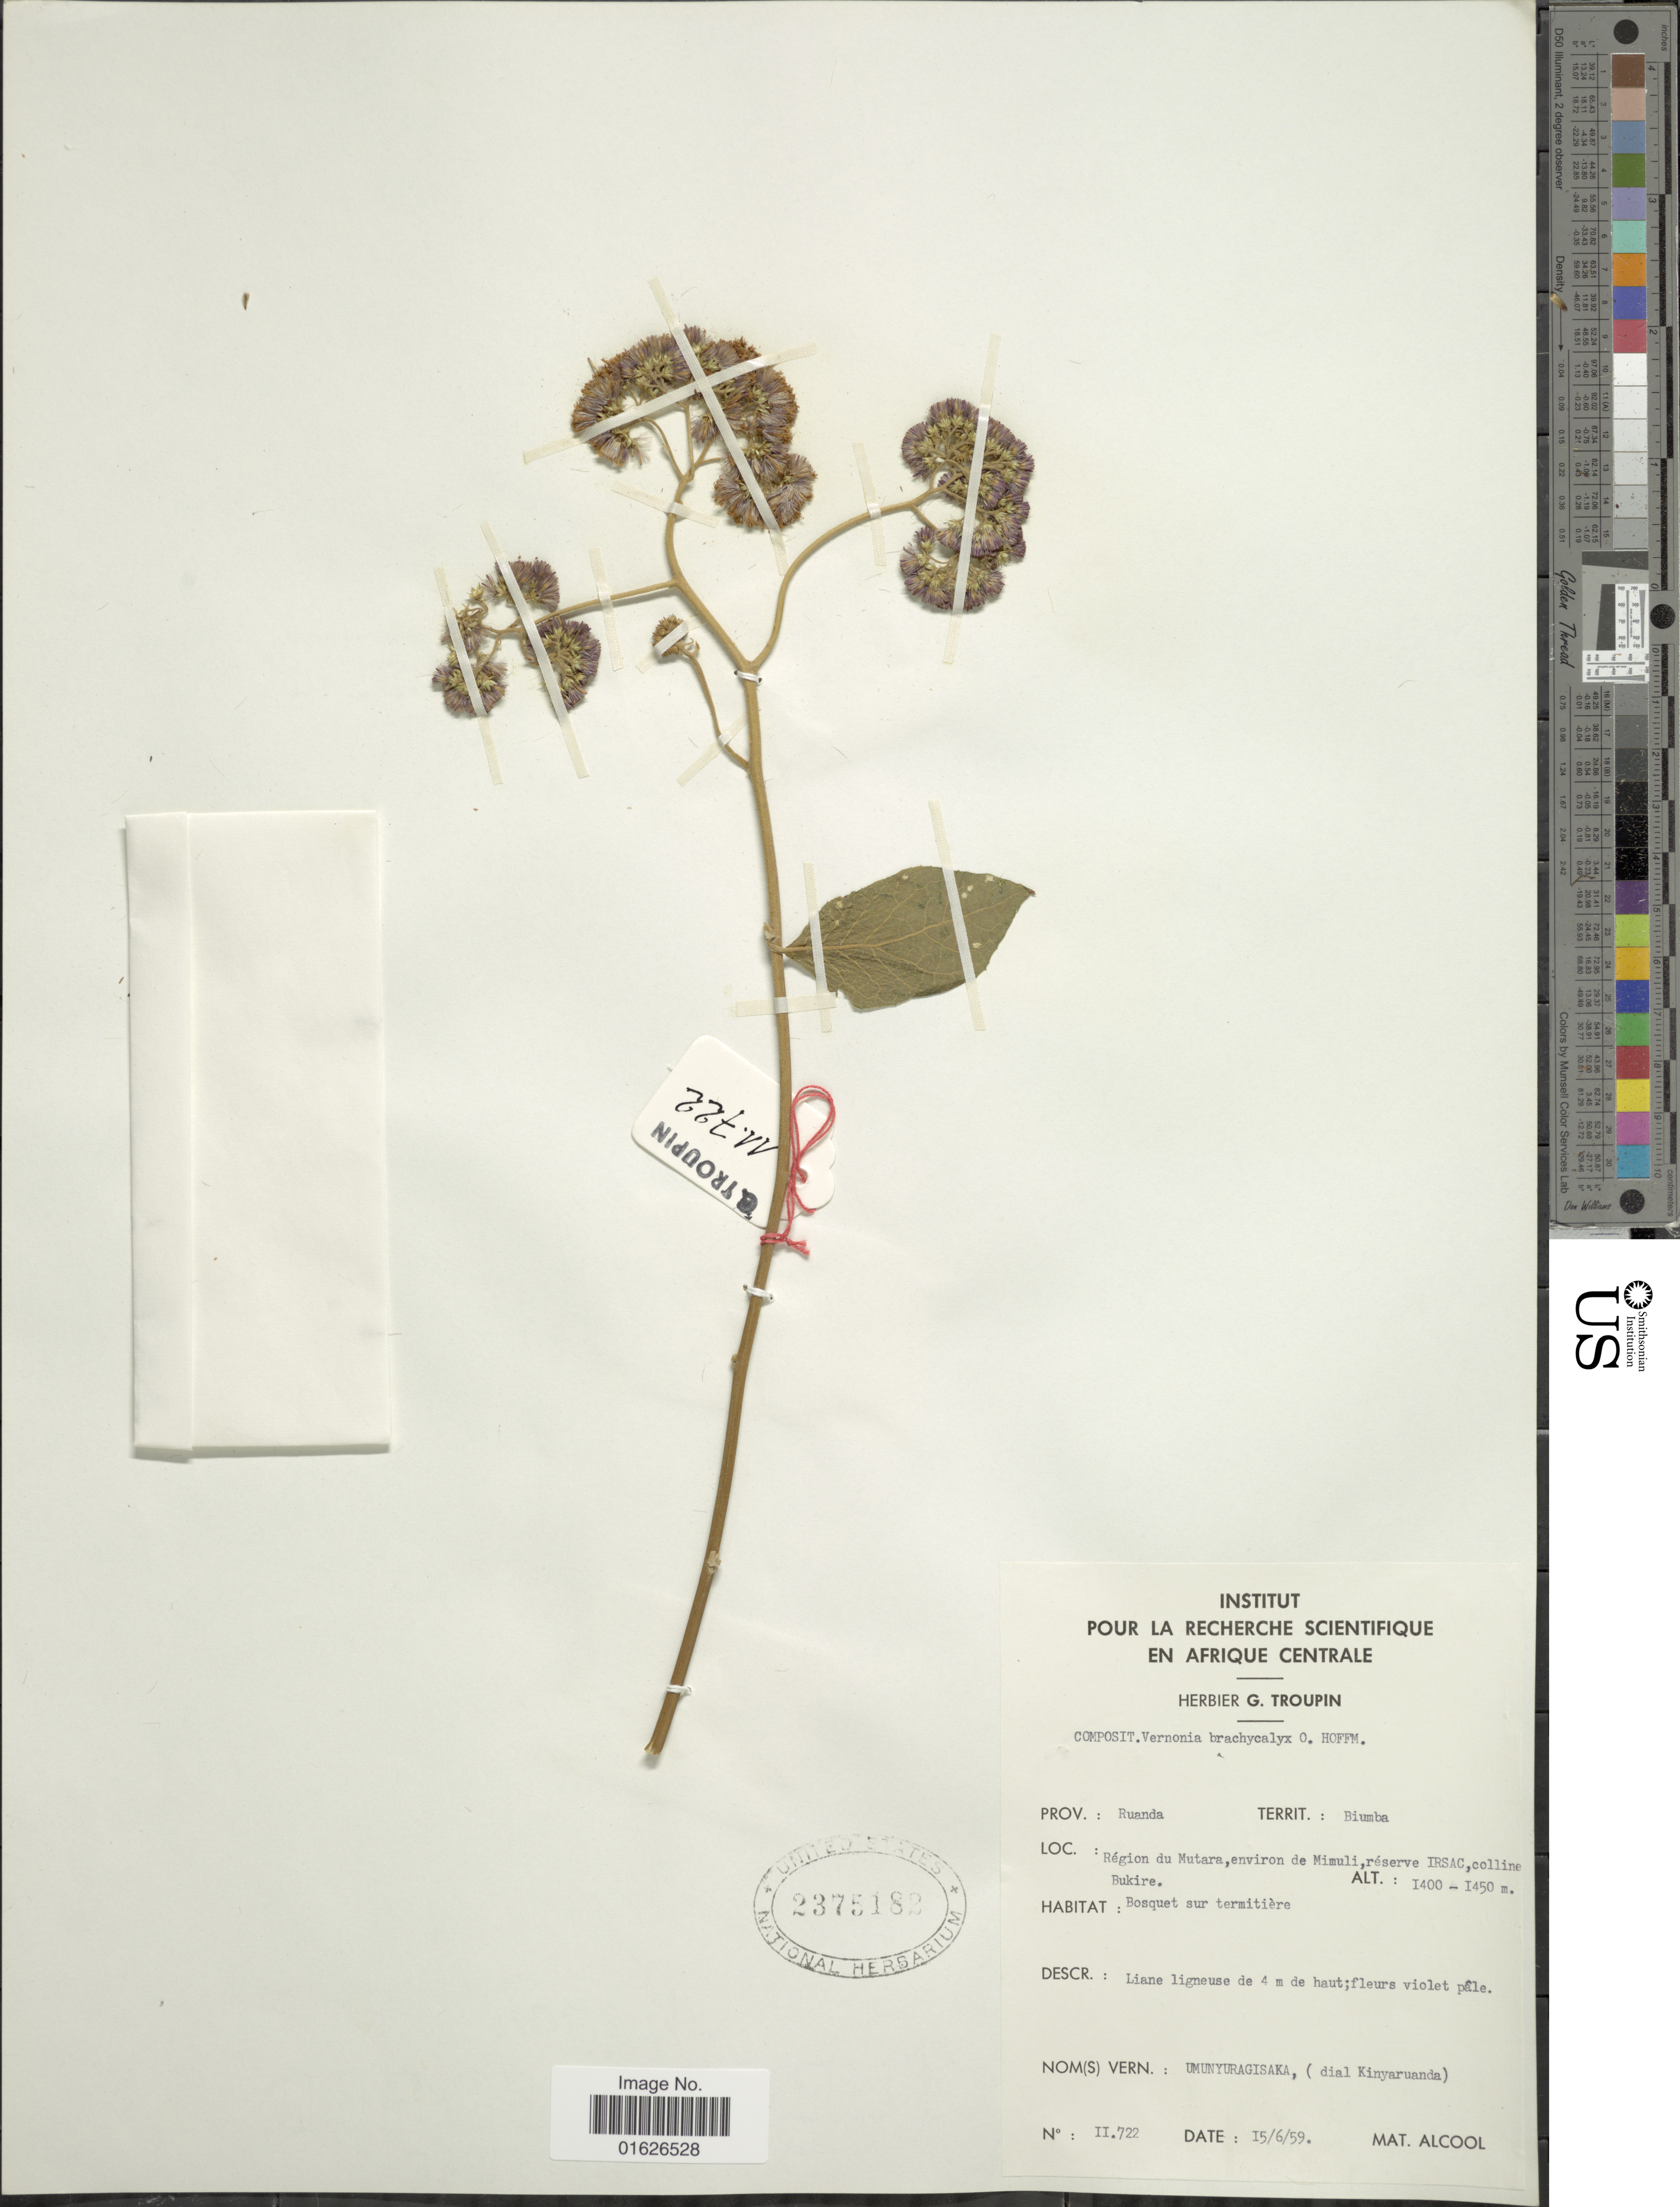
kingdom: Plantae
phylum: Tracheophyta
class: Magnoliopsida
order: Asterales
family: Asteraceae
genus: Vernonia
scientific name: Vernonia brachycalyx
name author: O. Hoffm.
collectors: ex herb. G. Troupin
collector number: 11722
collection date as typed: Transcribed d/m/y: 15/6/59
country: Rwanda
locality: Prov. Ruanda, Territ; Biumba, Region du Mutara, environ de Mimuli reserve Irsac, Collinre Bukire.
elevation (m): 1400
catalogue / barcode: US 2375182